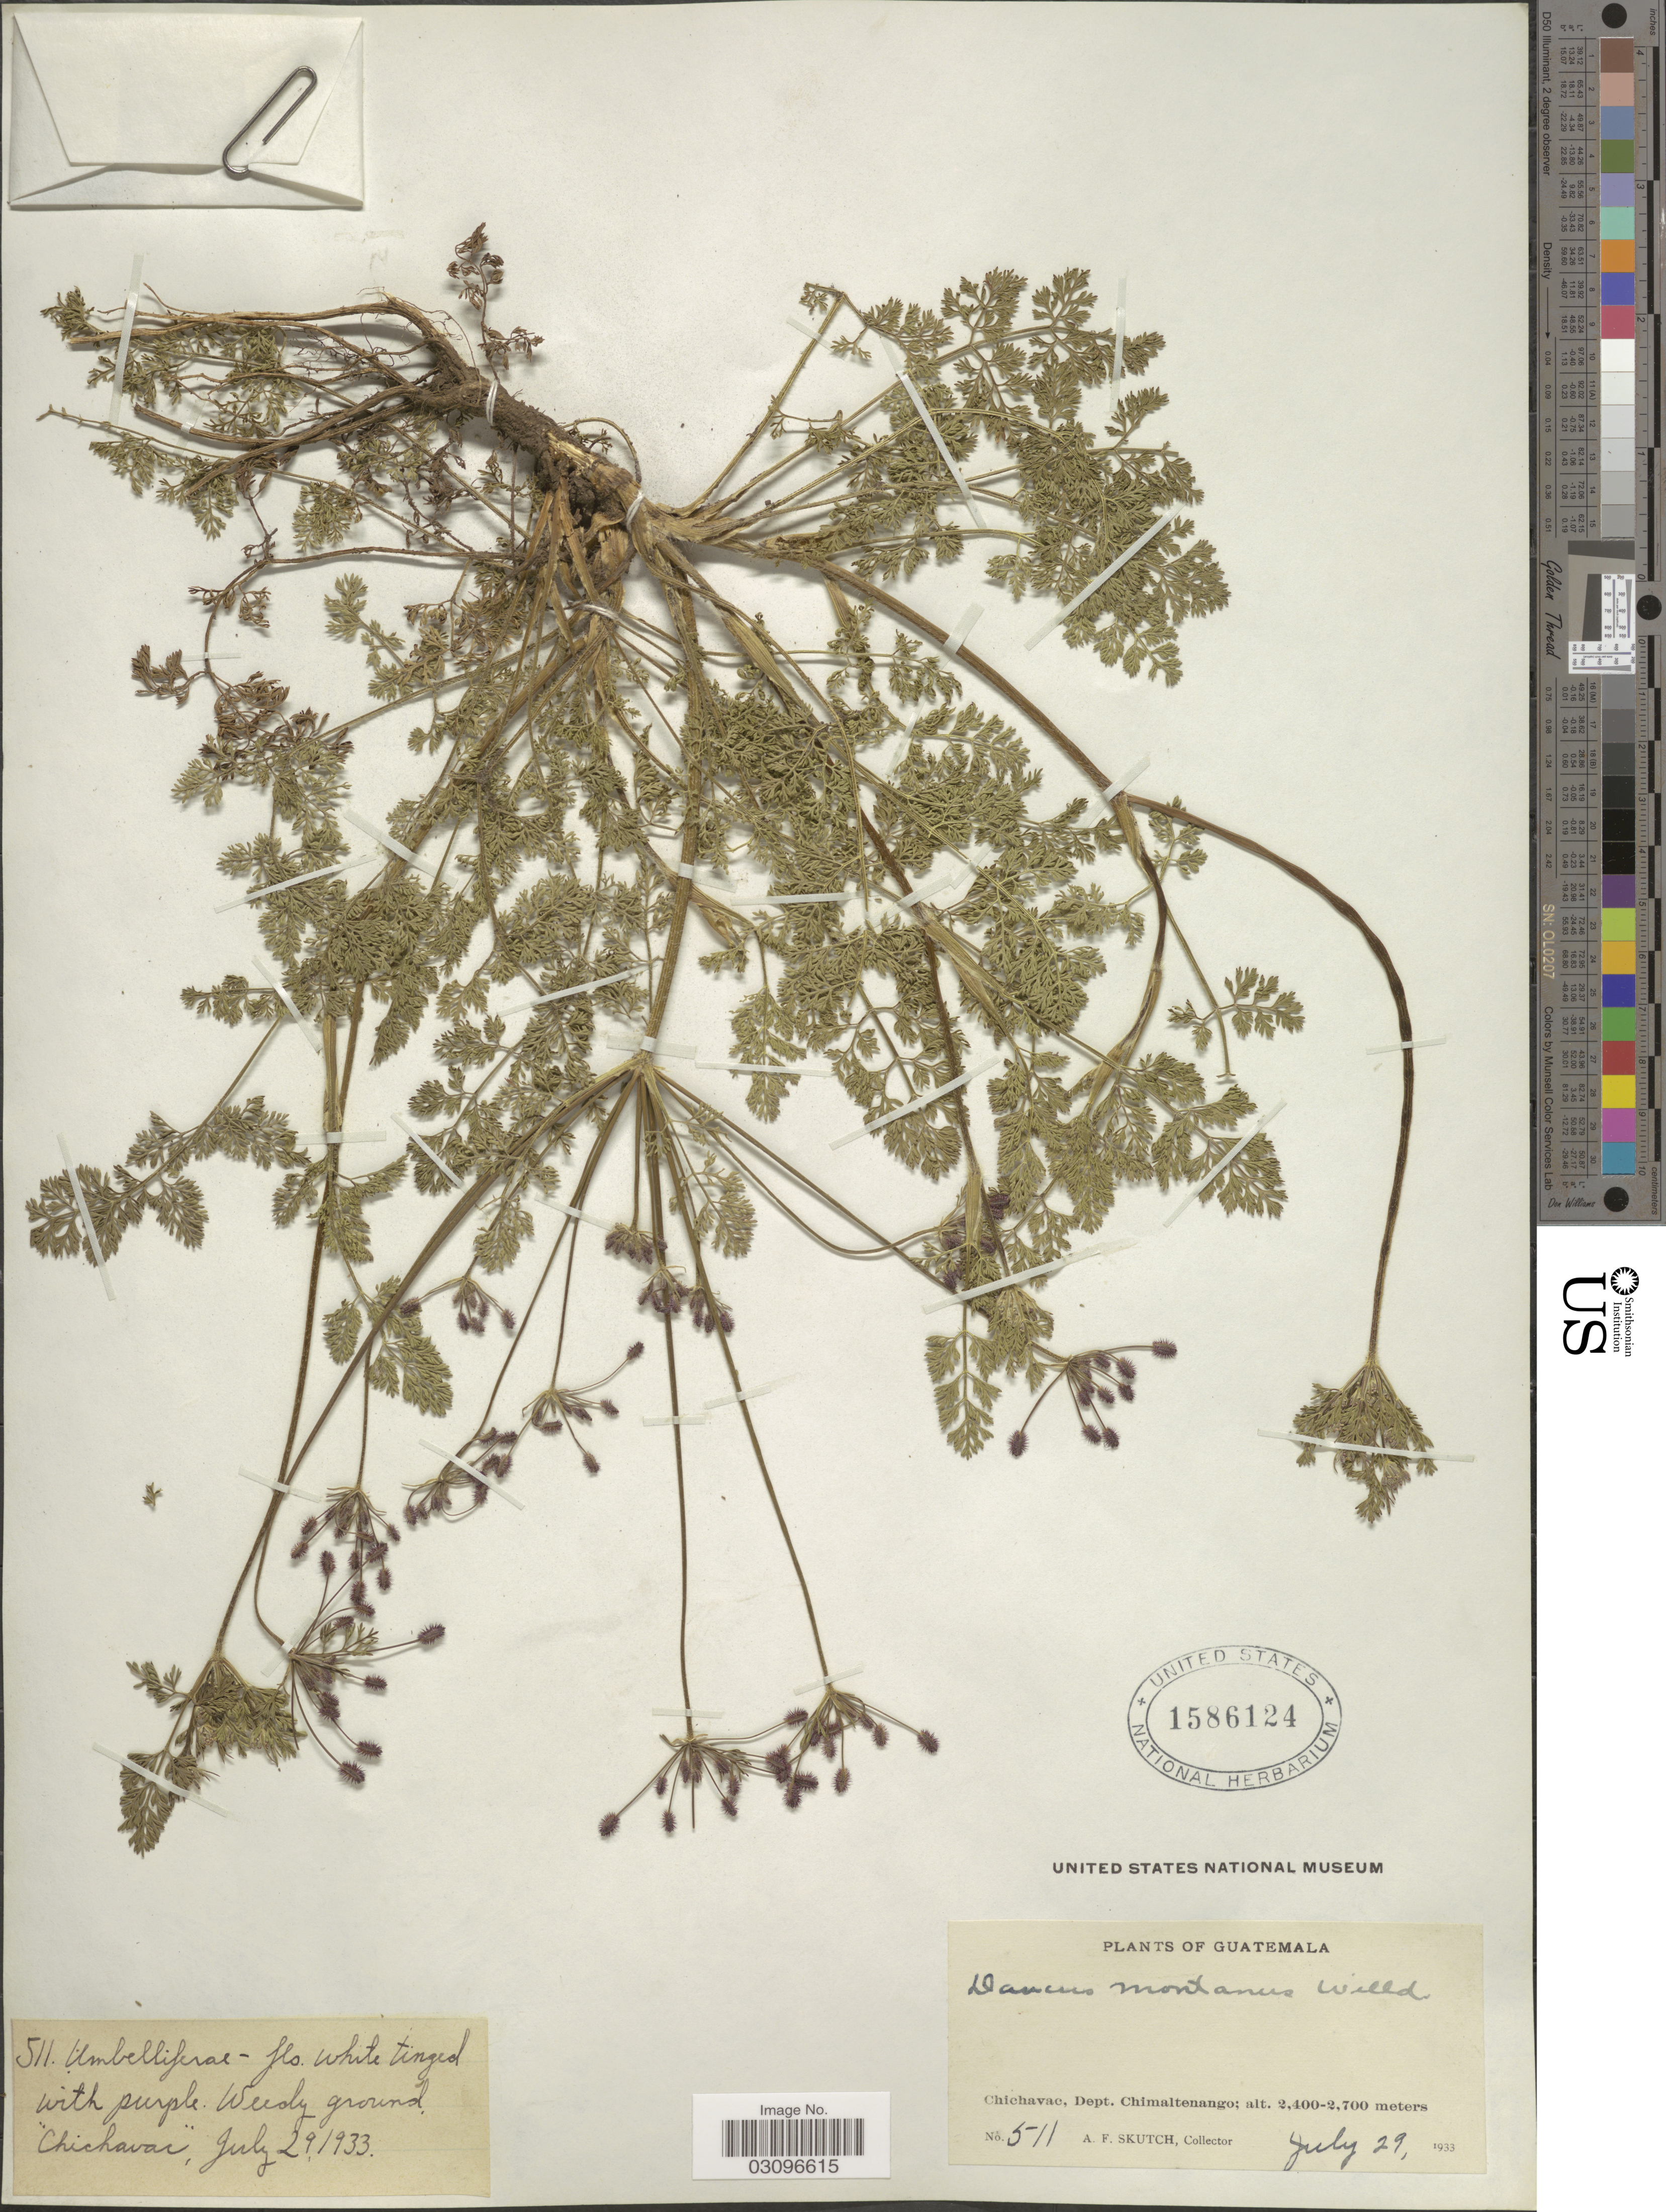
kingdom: Plantae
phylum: Tracheophyta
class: Magnoliopsida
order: Apiales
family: Apiaceae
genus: Daucus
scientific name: Daucus montanus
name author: Humb. & Bonpl. ex Spreng.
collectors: A. F. Skutch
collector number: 511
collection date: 1933-07-29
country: Guatemala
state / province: Chimaltenango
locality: Chichavac, Dept. Chimaltenango.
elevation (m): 2400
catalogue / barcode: US 1586124